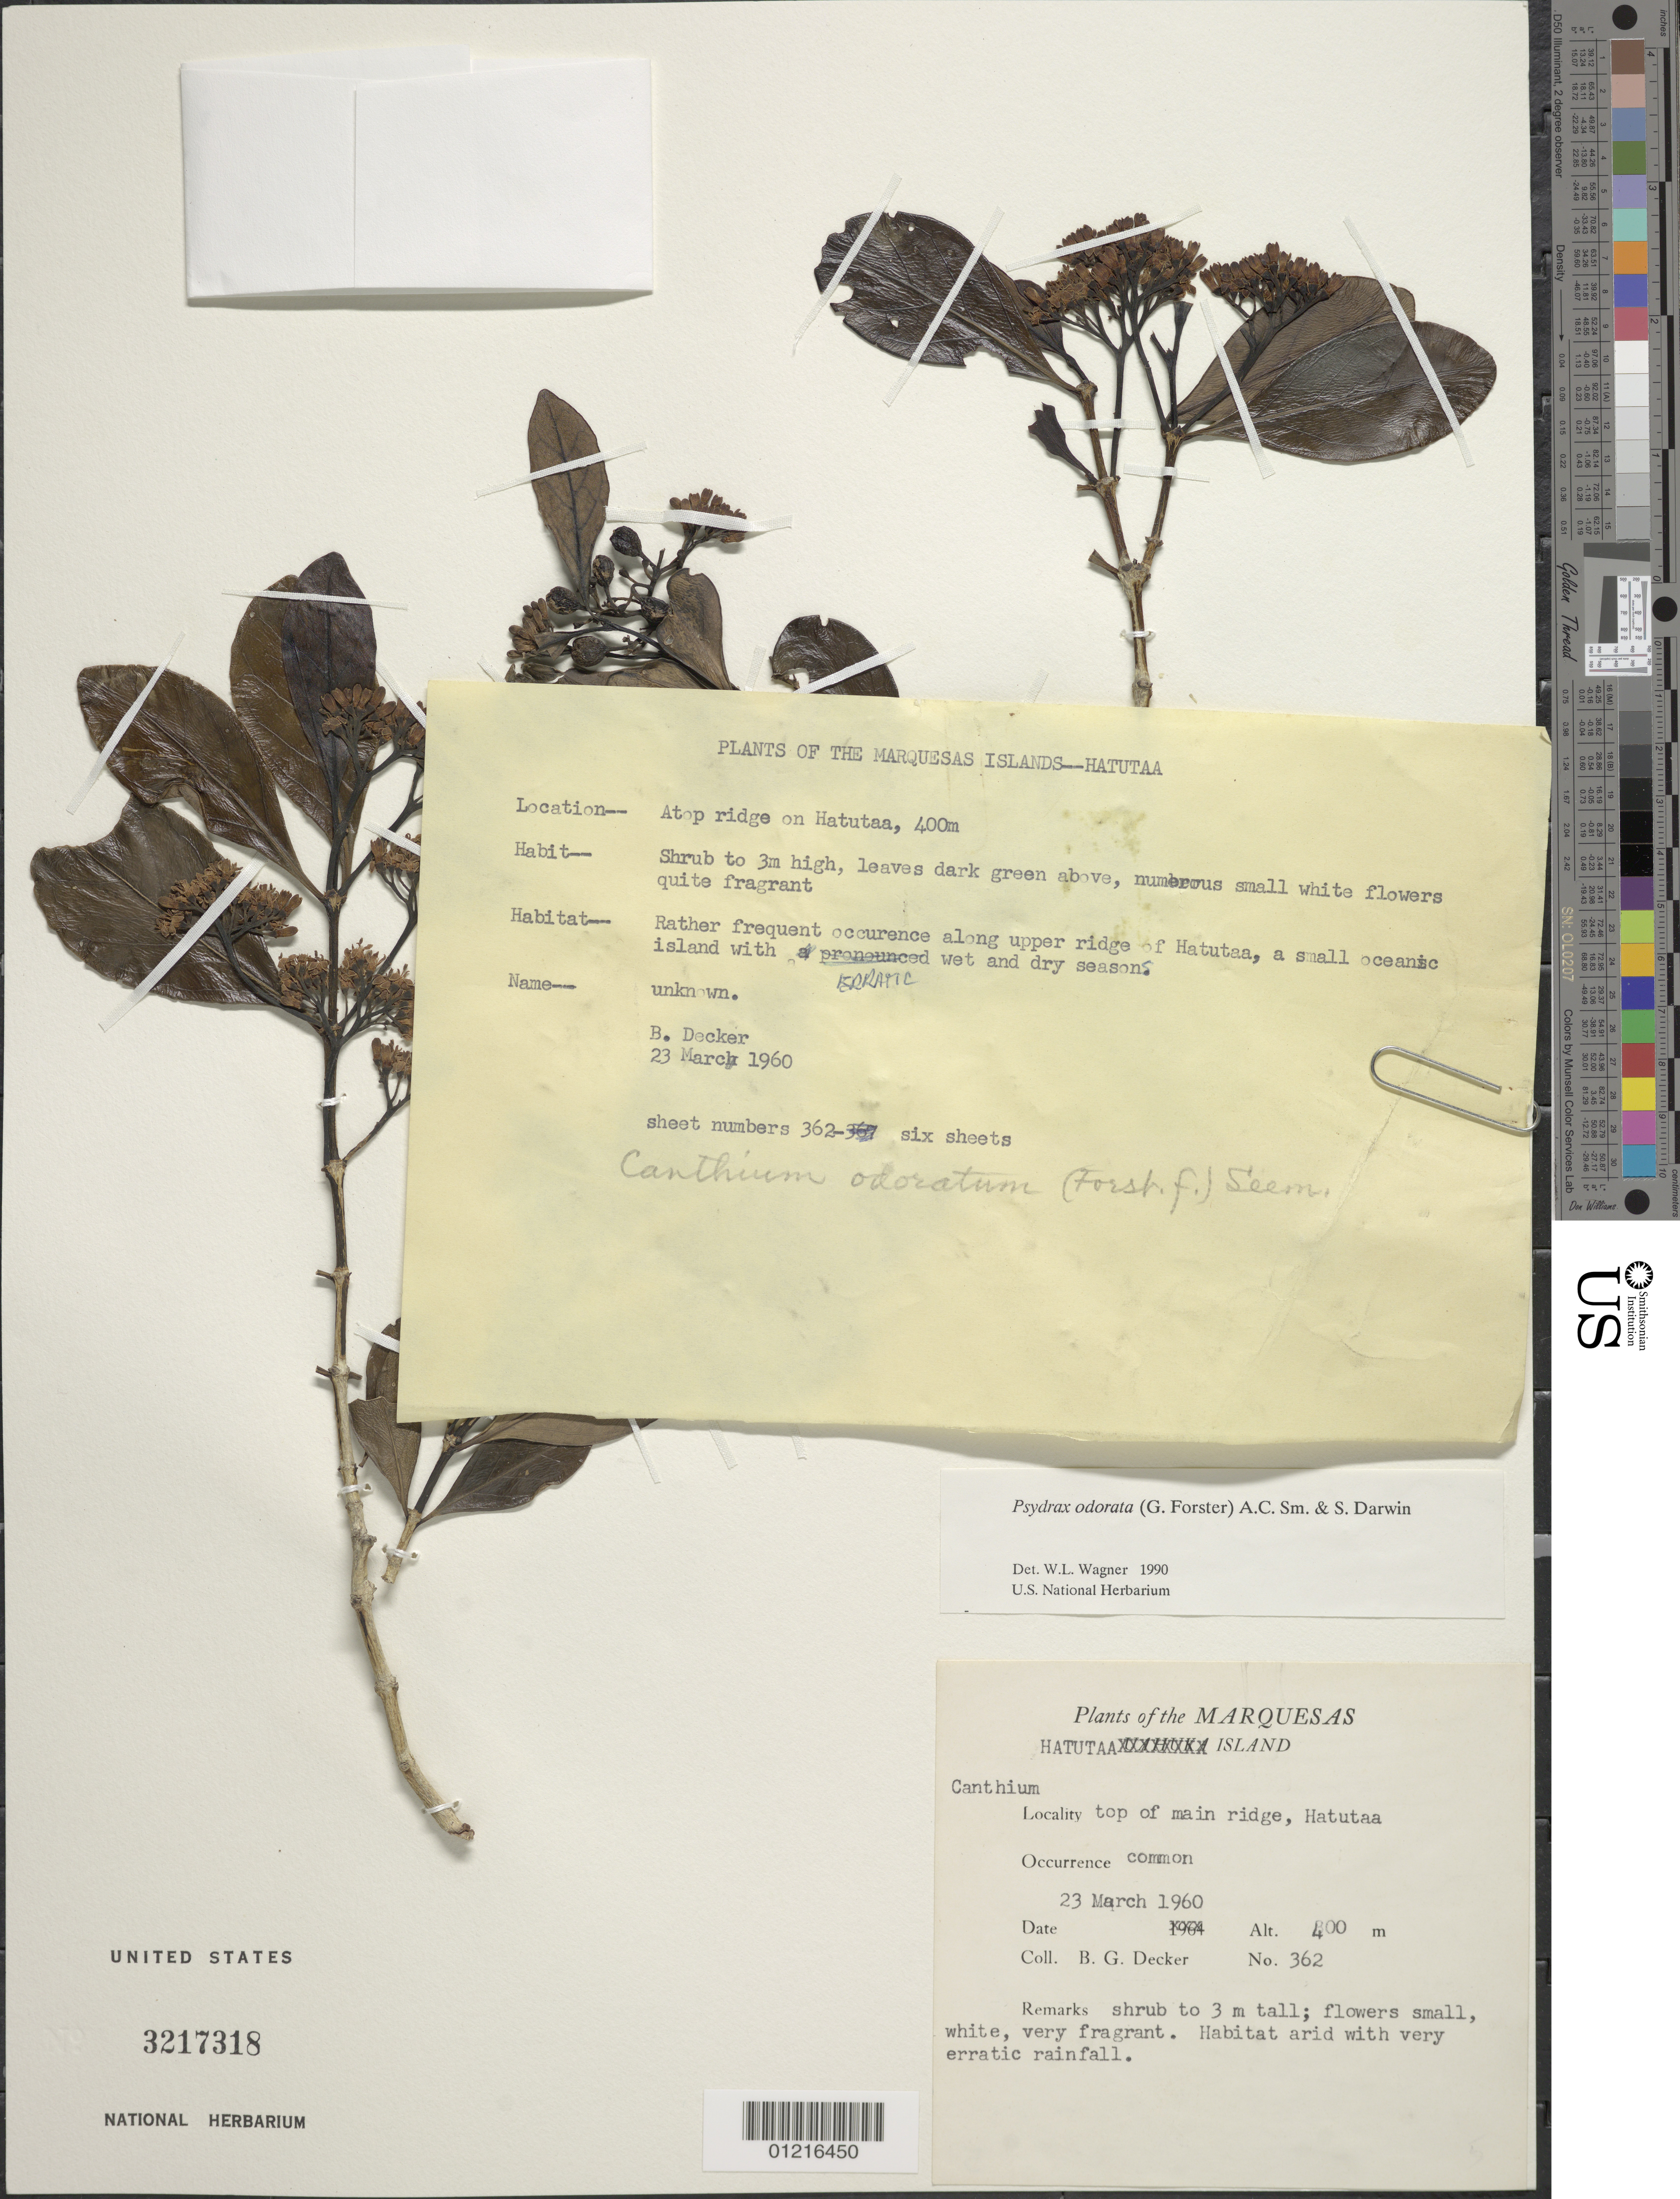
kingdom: Plantae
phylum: Tracheophyta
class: Magnoliopsida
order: Gentianales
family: Rubiaceae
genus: Psydrax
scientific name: Psydrax odorata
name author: (G. Forst.) A.C. Sm. & S.P. Darwin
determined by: Wagner, W. L., (BOT), Smithsonian Institution - National Museum of Natural History (UNITED STATES)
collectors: B. G. Decker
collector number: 362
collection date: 1960-03-23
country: French Polynesia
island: Hatutaa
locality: top of main ridge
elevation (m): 400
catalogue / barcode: US 3217318